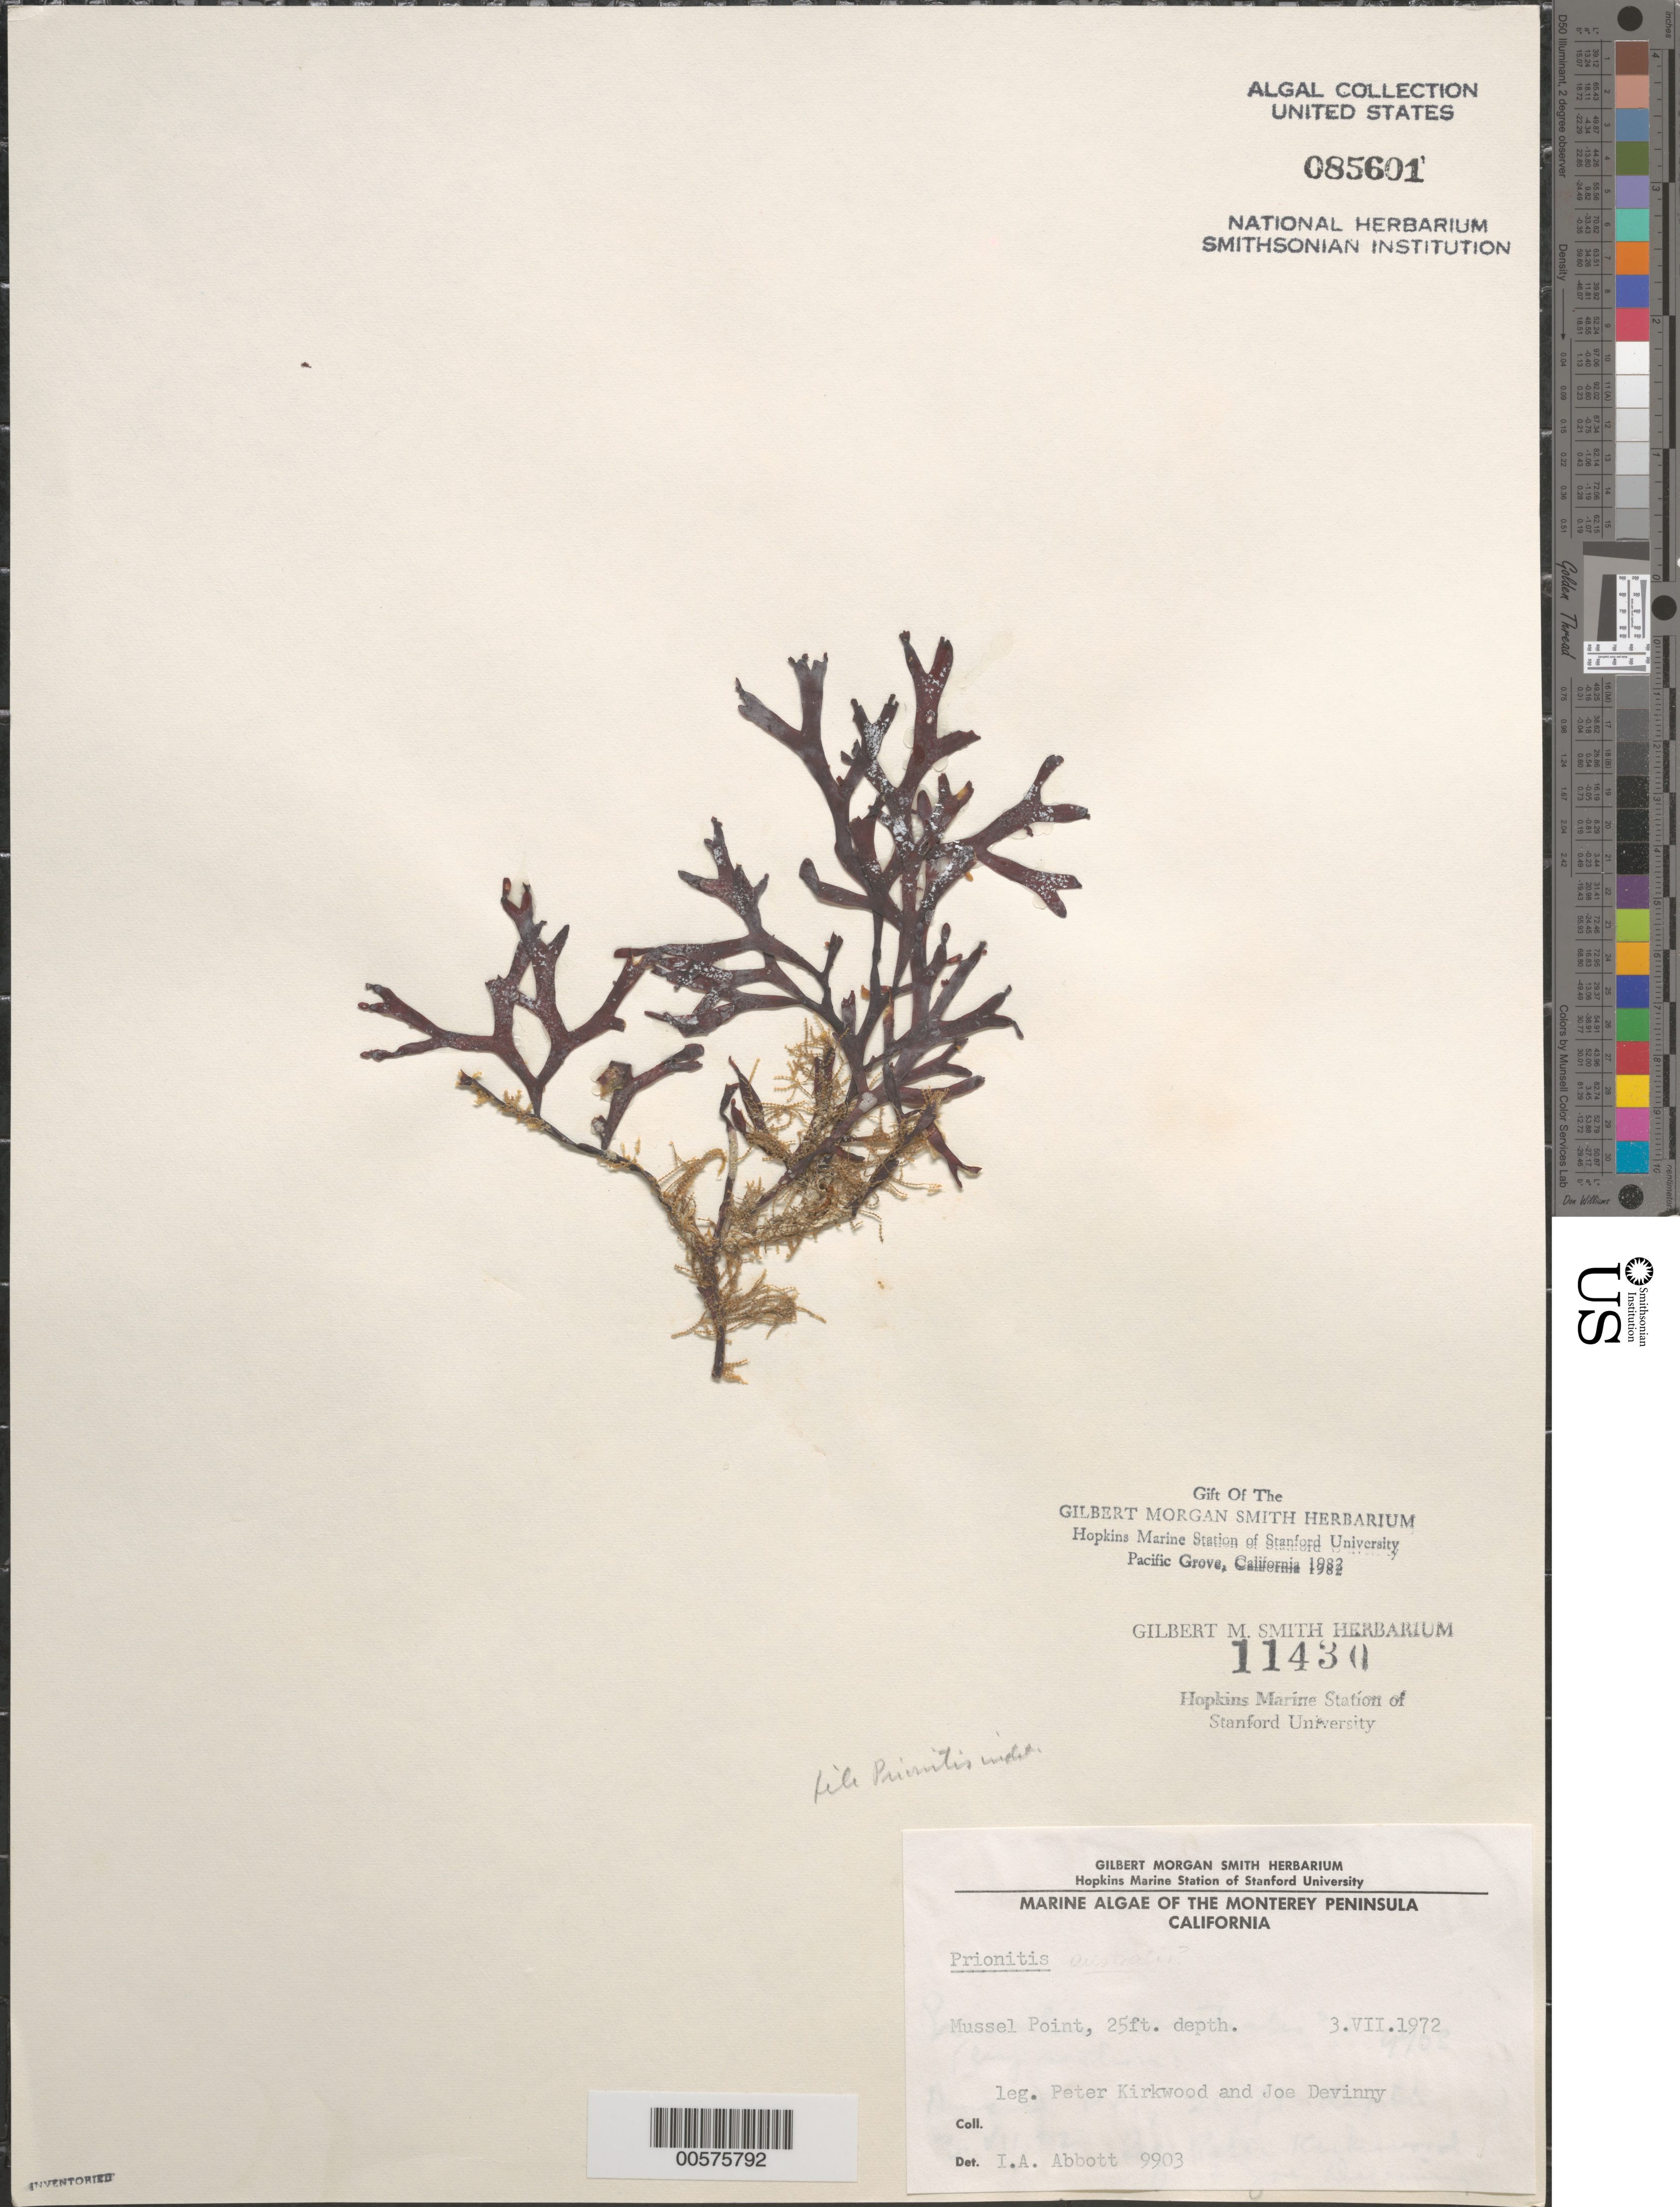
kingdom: Plantae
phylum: Rhodophyta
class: Florideophyceae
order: Cryptonemiales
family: Cryptonemiaceae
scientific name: Prionitis sp.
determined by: Abbott, Isabella A.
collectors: P. Kirkwood & J. Devinny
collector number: IAA 9903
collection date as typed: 03 Jul 1972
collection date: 1972-07-03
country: United States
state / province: California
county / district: Monterey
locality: Mussel Point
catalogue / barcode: US 85601